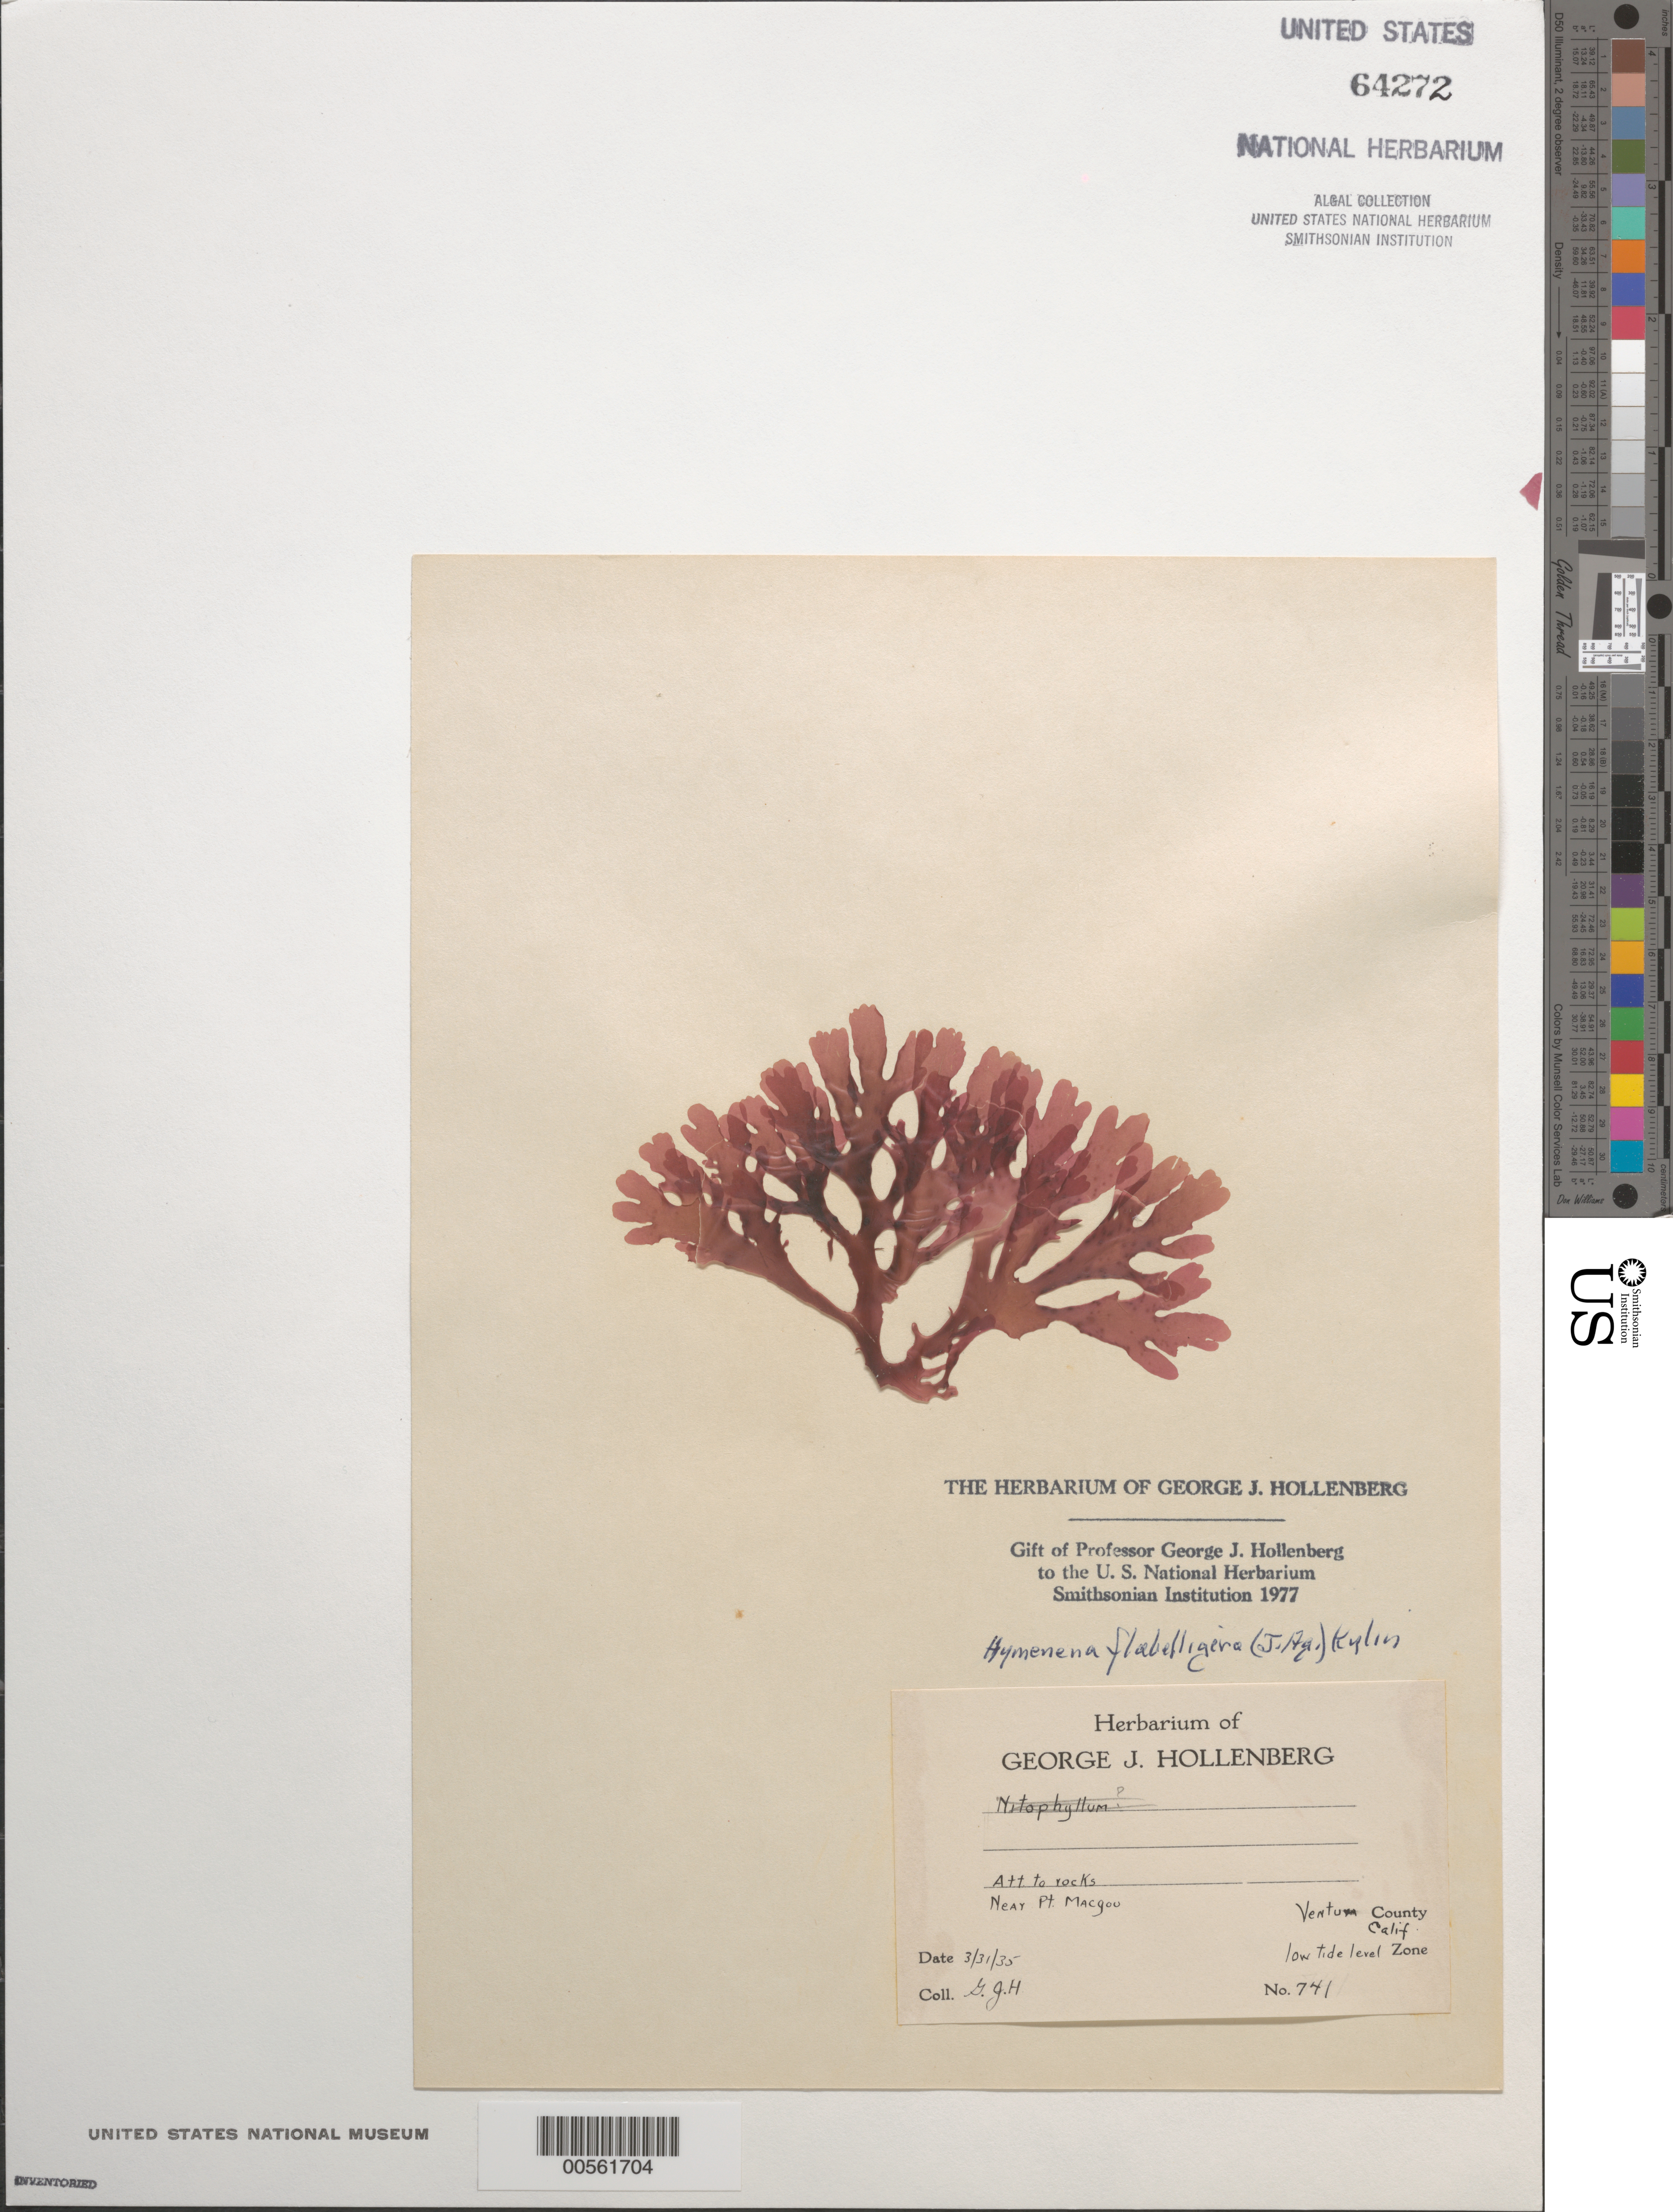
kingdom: Plantae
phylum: Rhodophyta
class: Florideophyceae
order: Ceramiales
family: Delesseriaceae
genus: Hymenena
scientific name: Hymenena flabelligera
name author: (J. Agardh) Kylin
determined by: Hollenberg, George J.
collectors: G. Hollenberg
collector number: GJH 741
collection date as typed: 31 Mar 1935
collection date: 1935-03-31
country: United States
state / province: California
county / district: Ventura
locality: Near Point Mugu (Pt. Macgou)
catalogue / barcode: US 64272